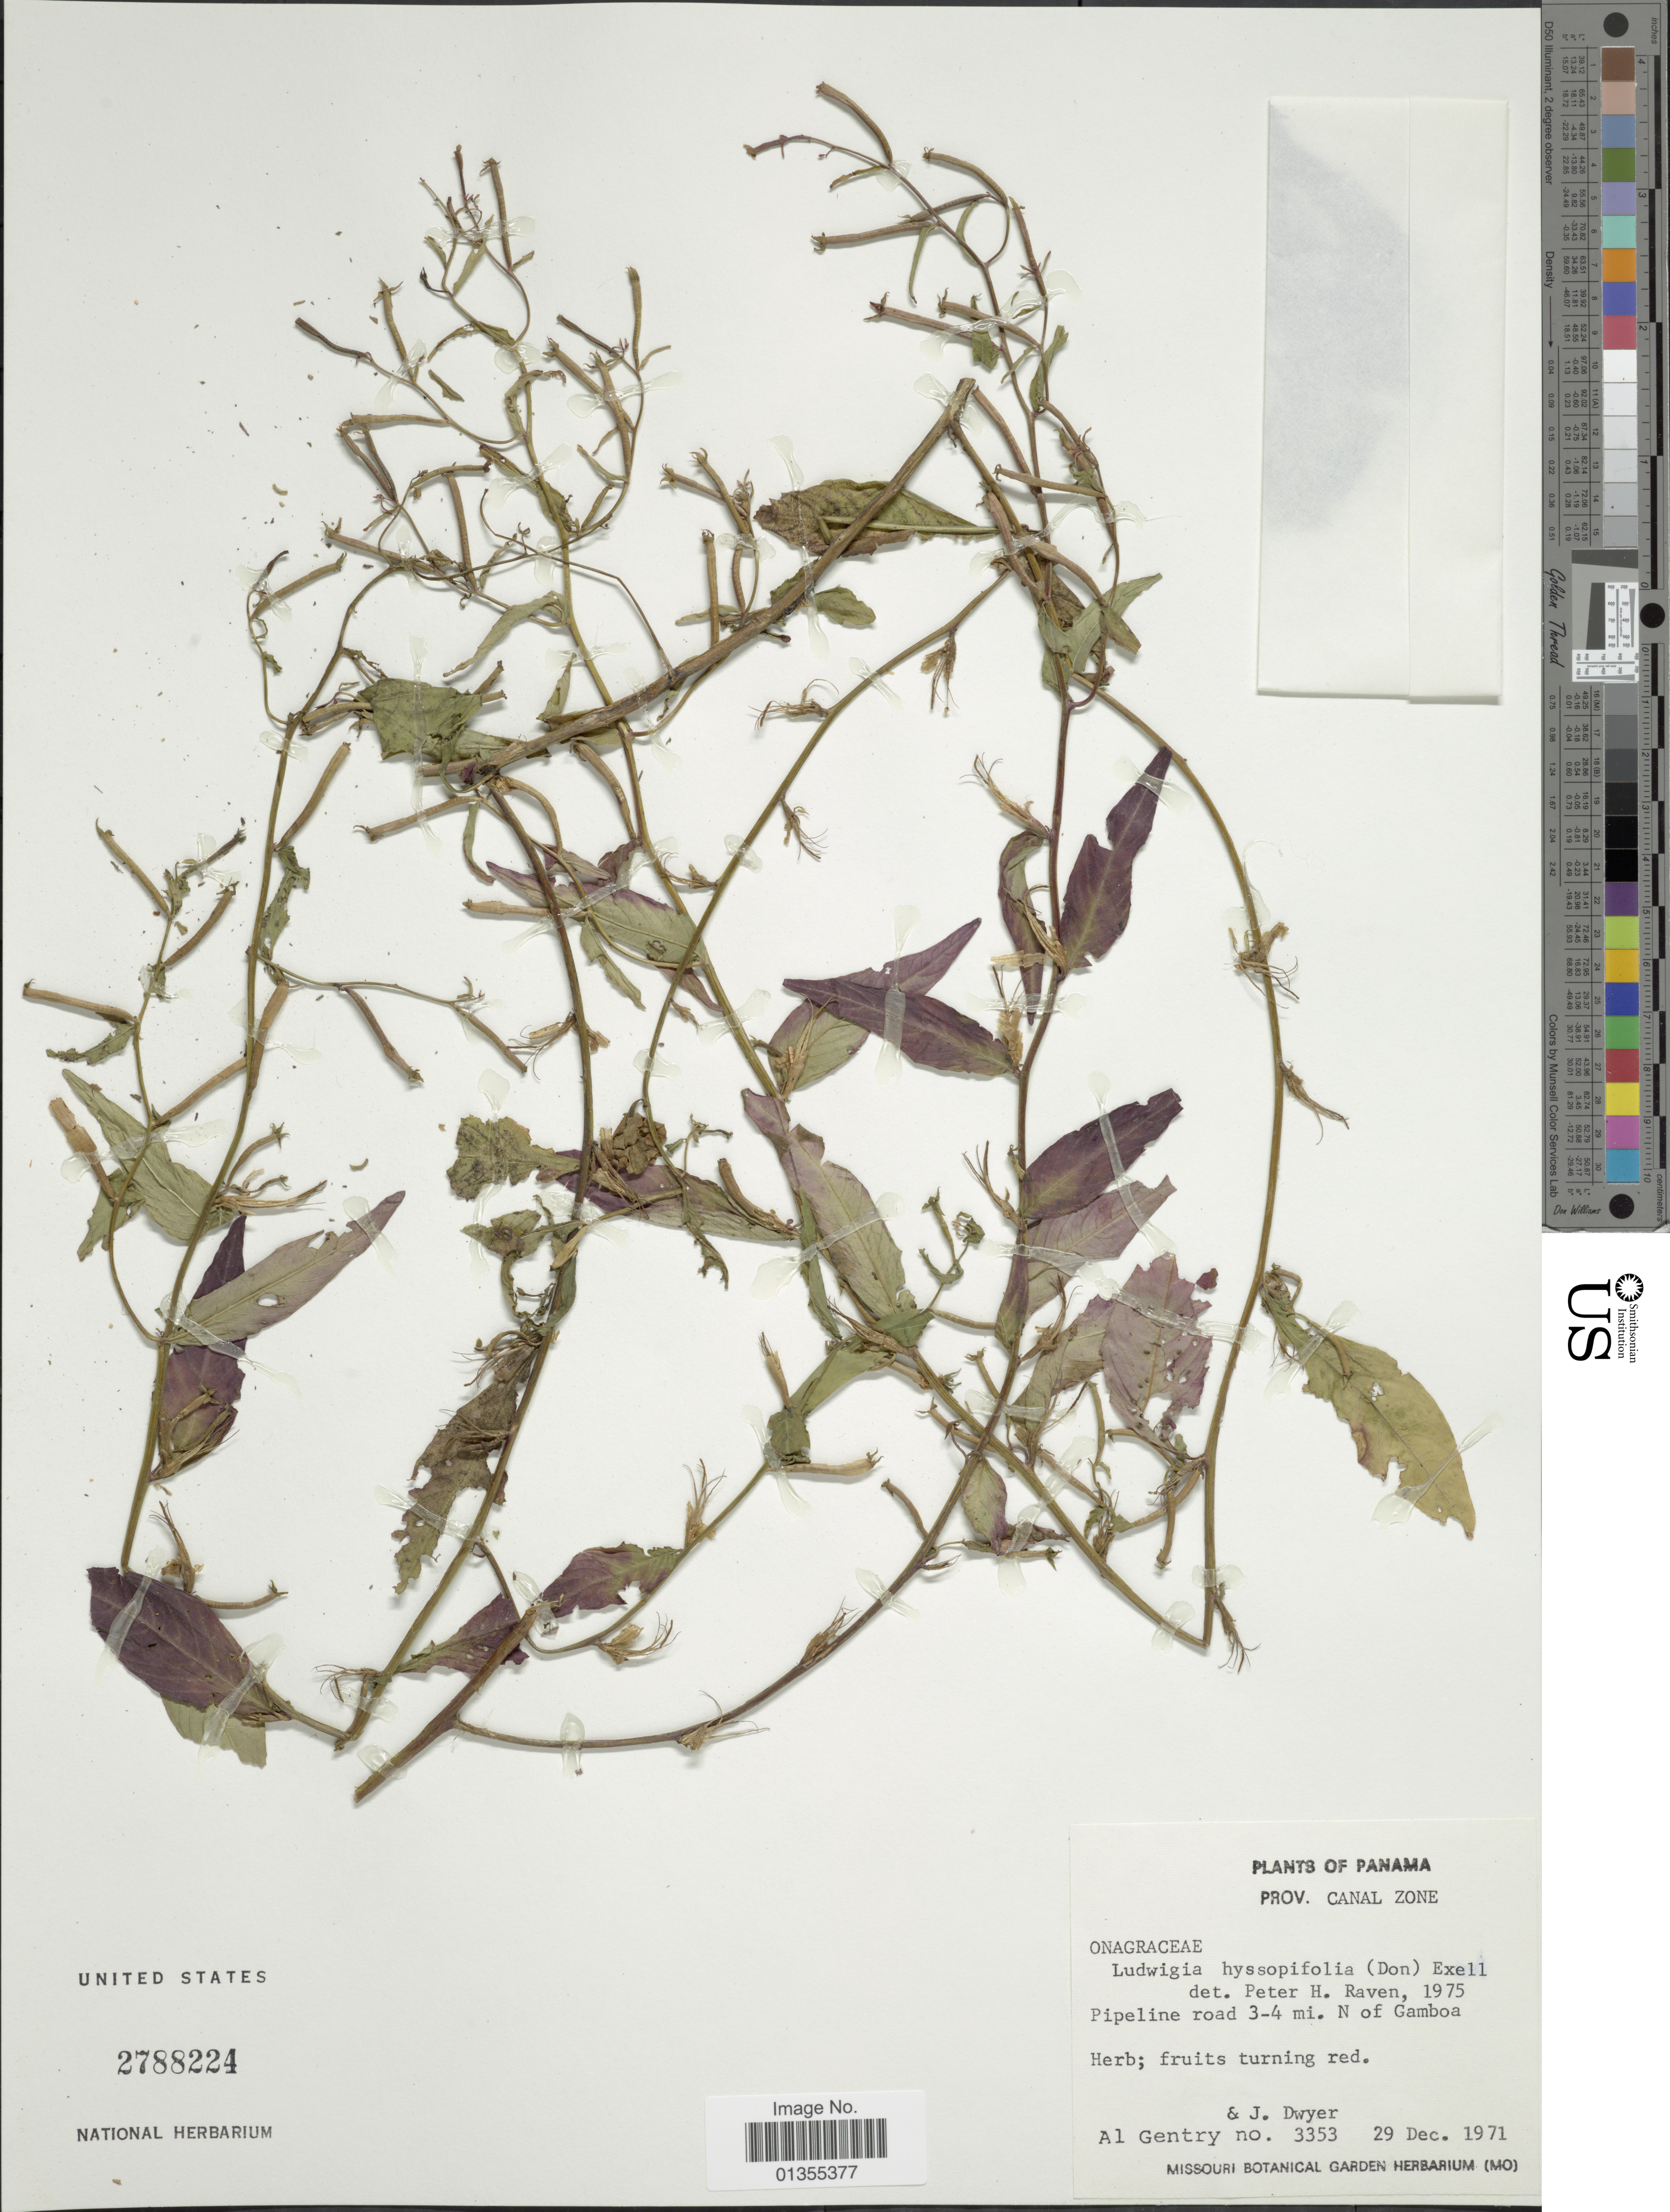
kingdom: Plantae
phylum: Tracheophyta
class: Magnoliopsida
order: Myrtales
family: Onagraceae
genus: Ludwigia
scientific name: Ludwigia hyssopifolia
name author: (G. Don) Exell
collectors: A. H. Gentry & J. Dwyer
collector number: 3353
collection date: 1971-12-29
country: Panama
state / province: Colón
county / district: Canal Zone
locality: Prov. Canal Zone. Pipeline road 3-4 mi. N of Gamboa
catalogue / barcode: US 2788224